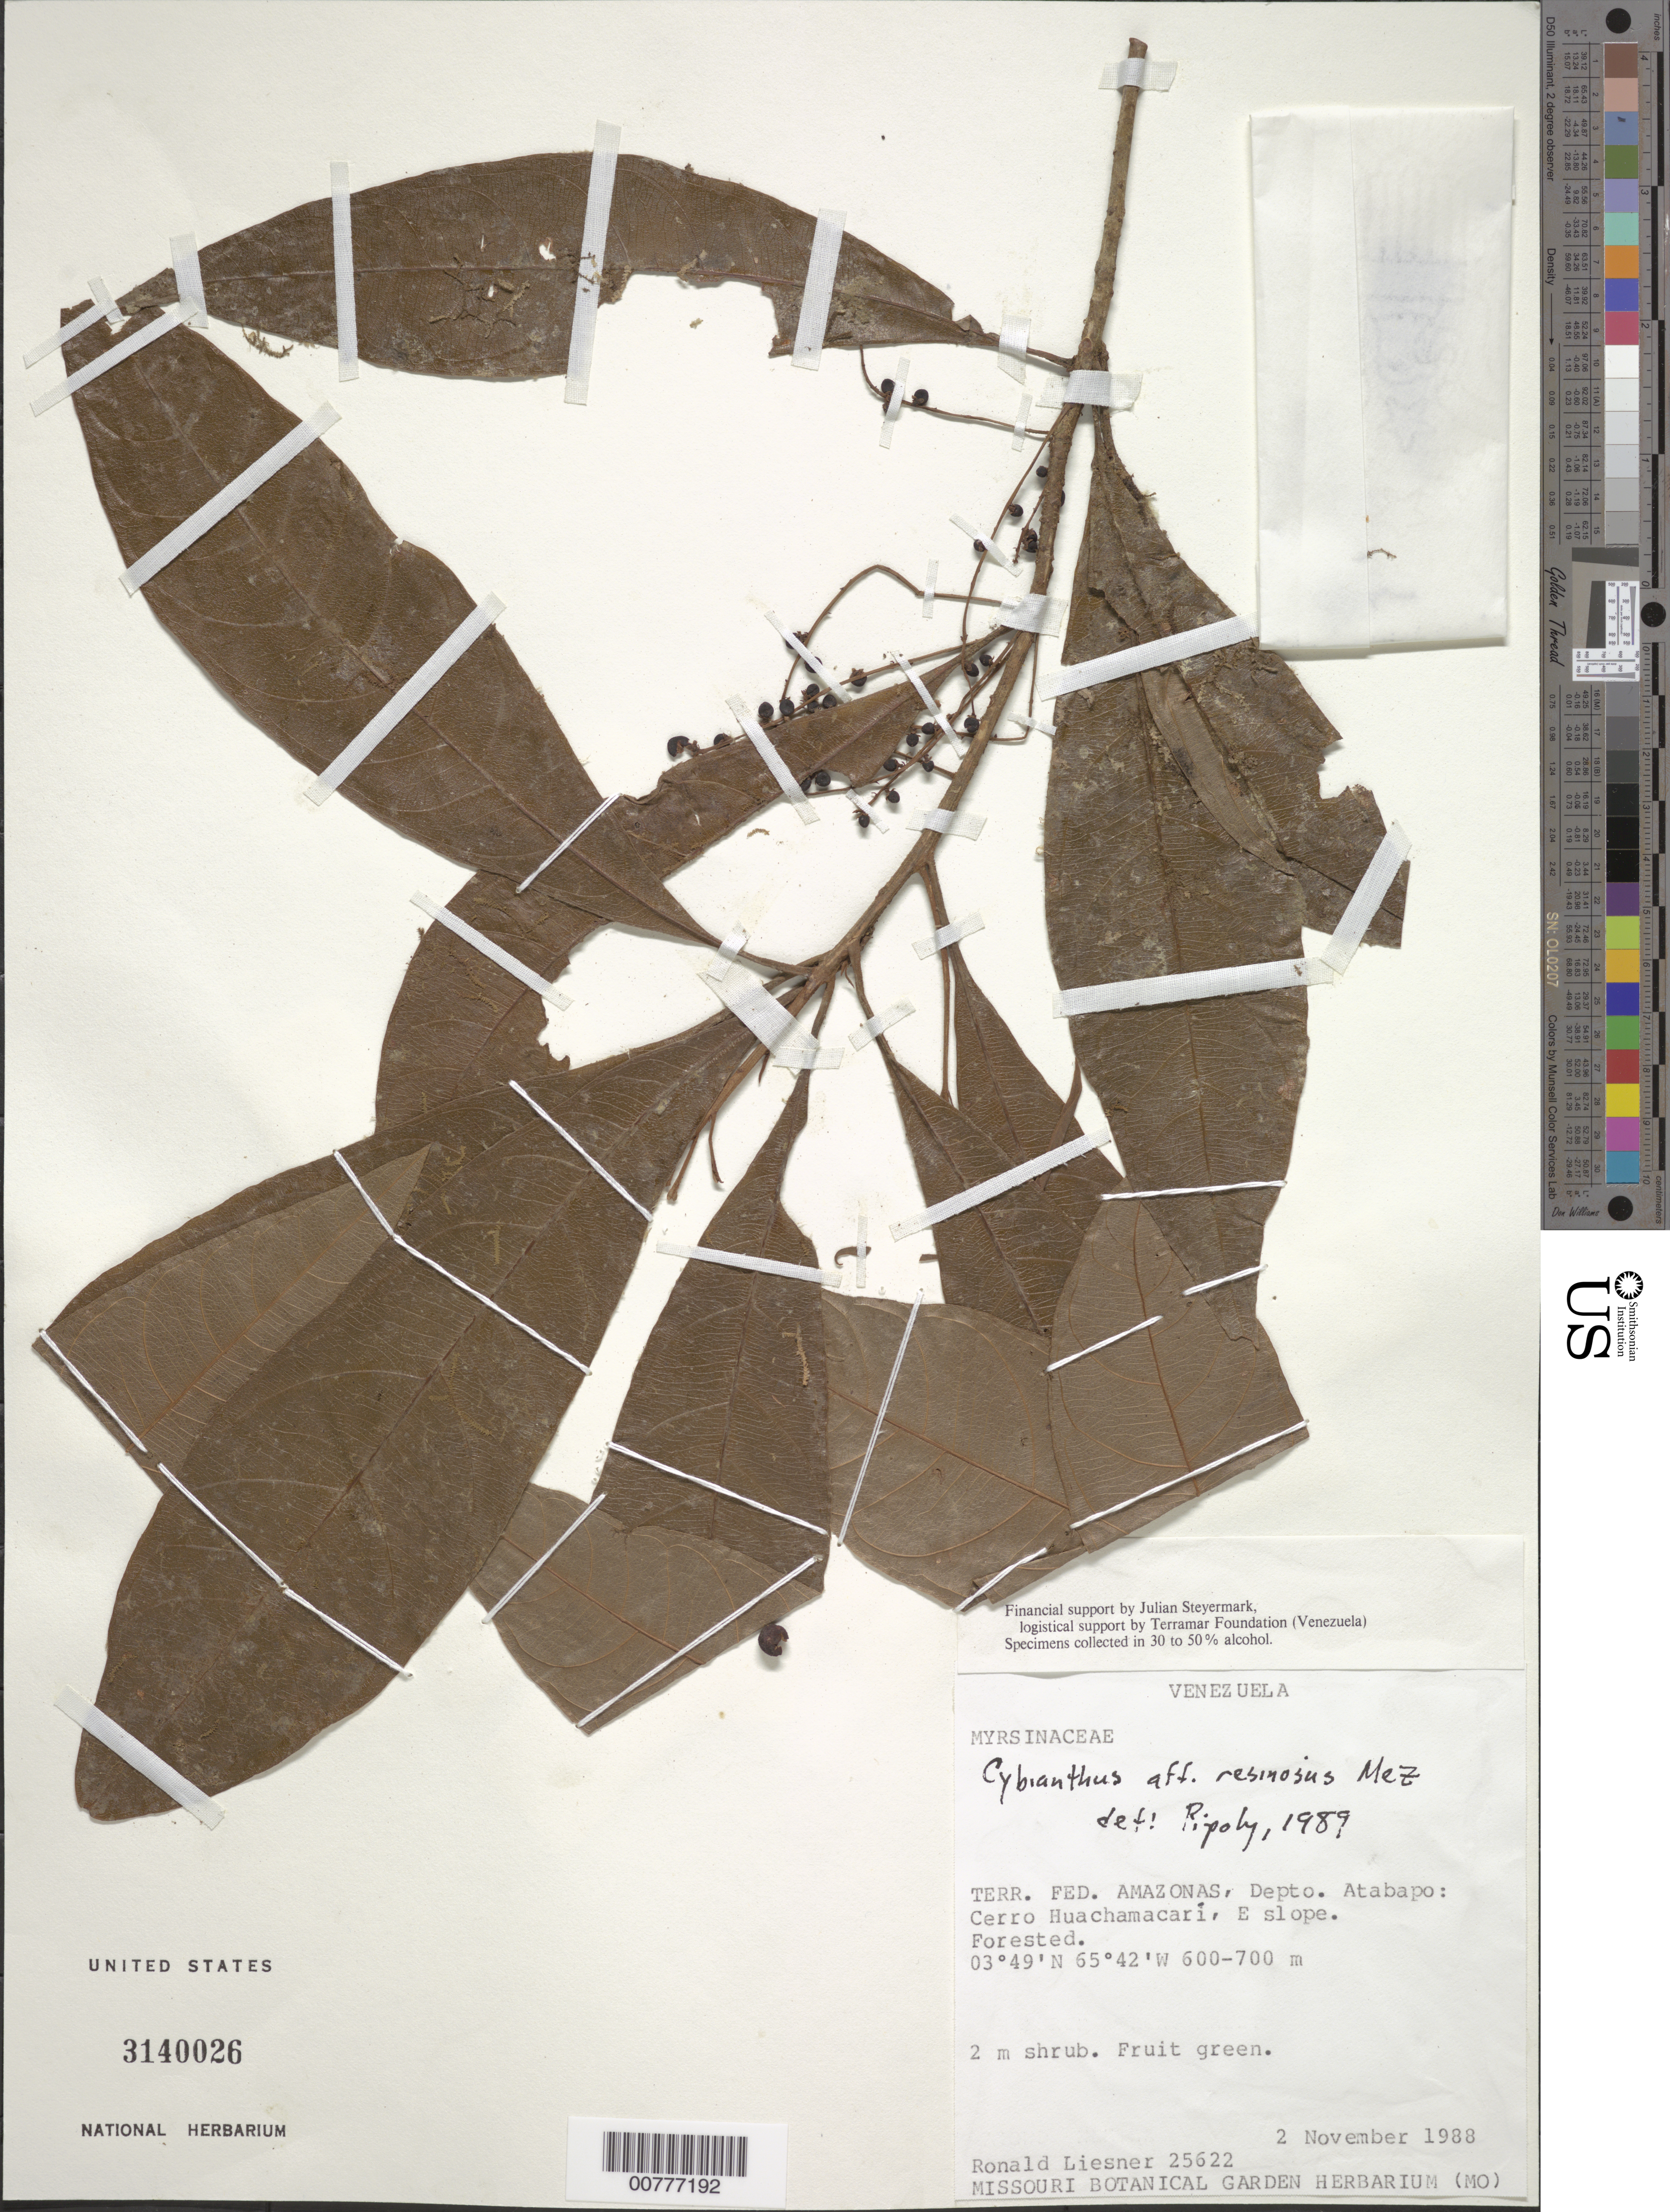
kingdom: Plantae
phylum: Tracheophyta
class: Magnoliopsida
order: Ericales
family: Primulaceae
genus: Cybianthus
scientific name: Cybianthus resinosus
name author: Mez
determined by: Pipoly, J. J., III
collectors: R. L. Liesner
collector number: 25622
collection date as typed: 2-Nov-88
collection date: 1988-11-02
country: Venezuela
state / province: Amazonas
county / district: Atabapo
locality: Cerro Huachamacari, E slope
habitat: Forested E slope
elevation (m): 600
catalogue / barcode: US 3140026